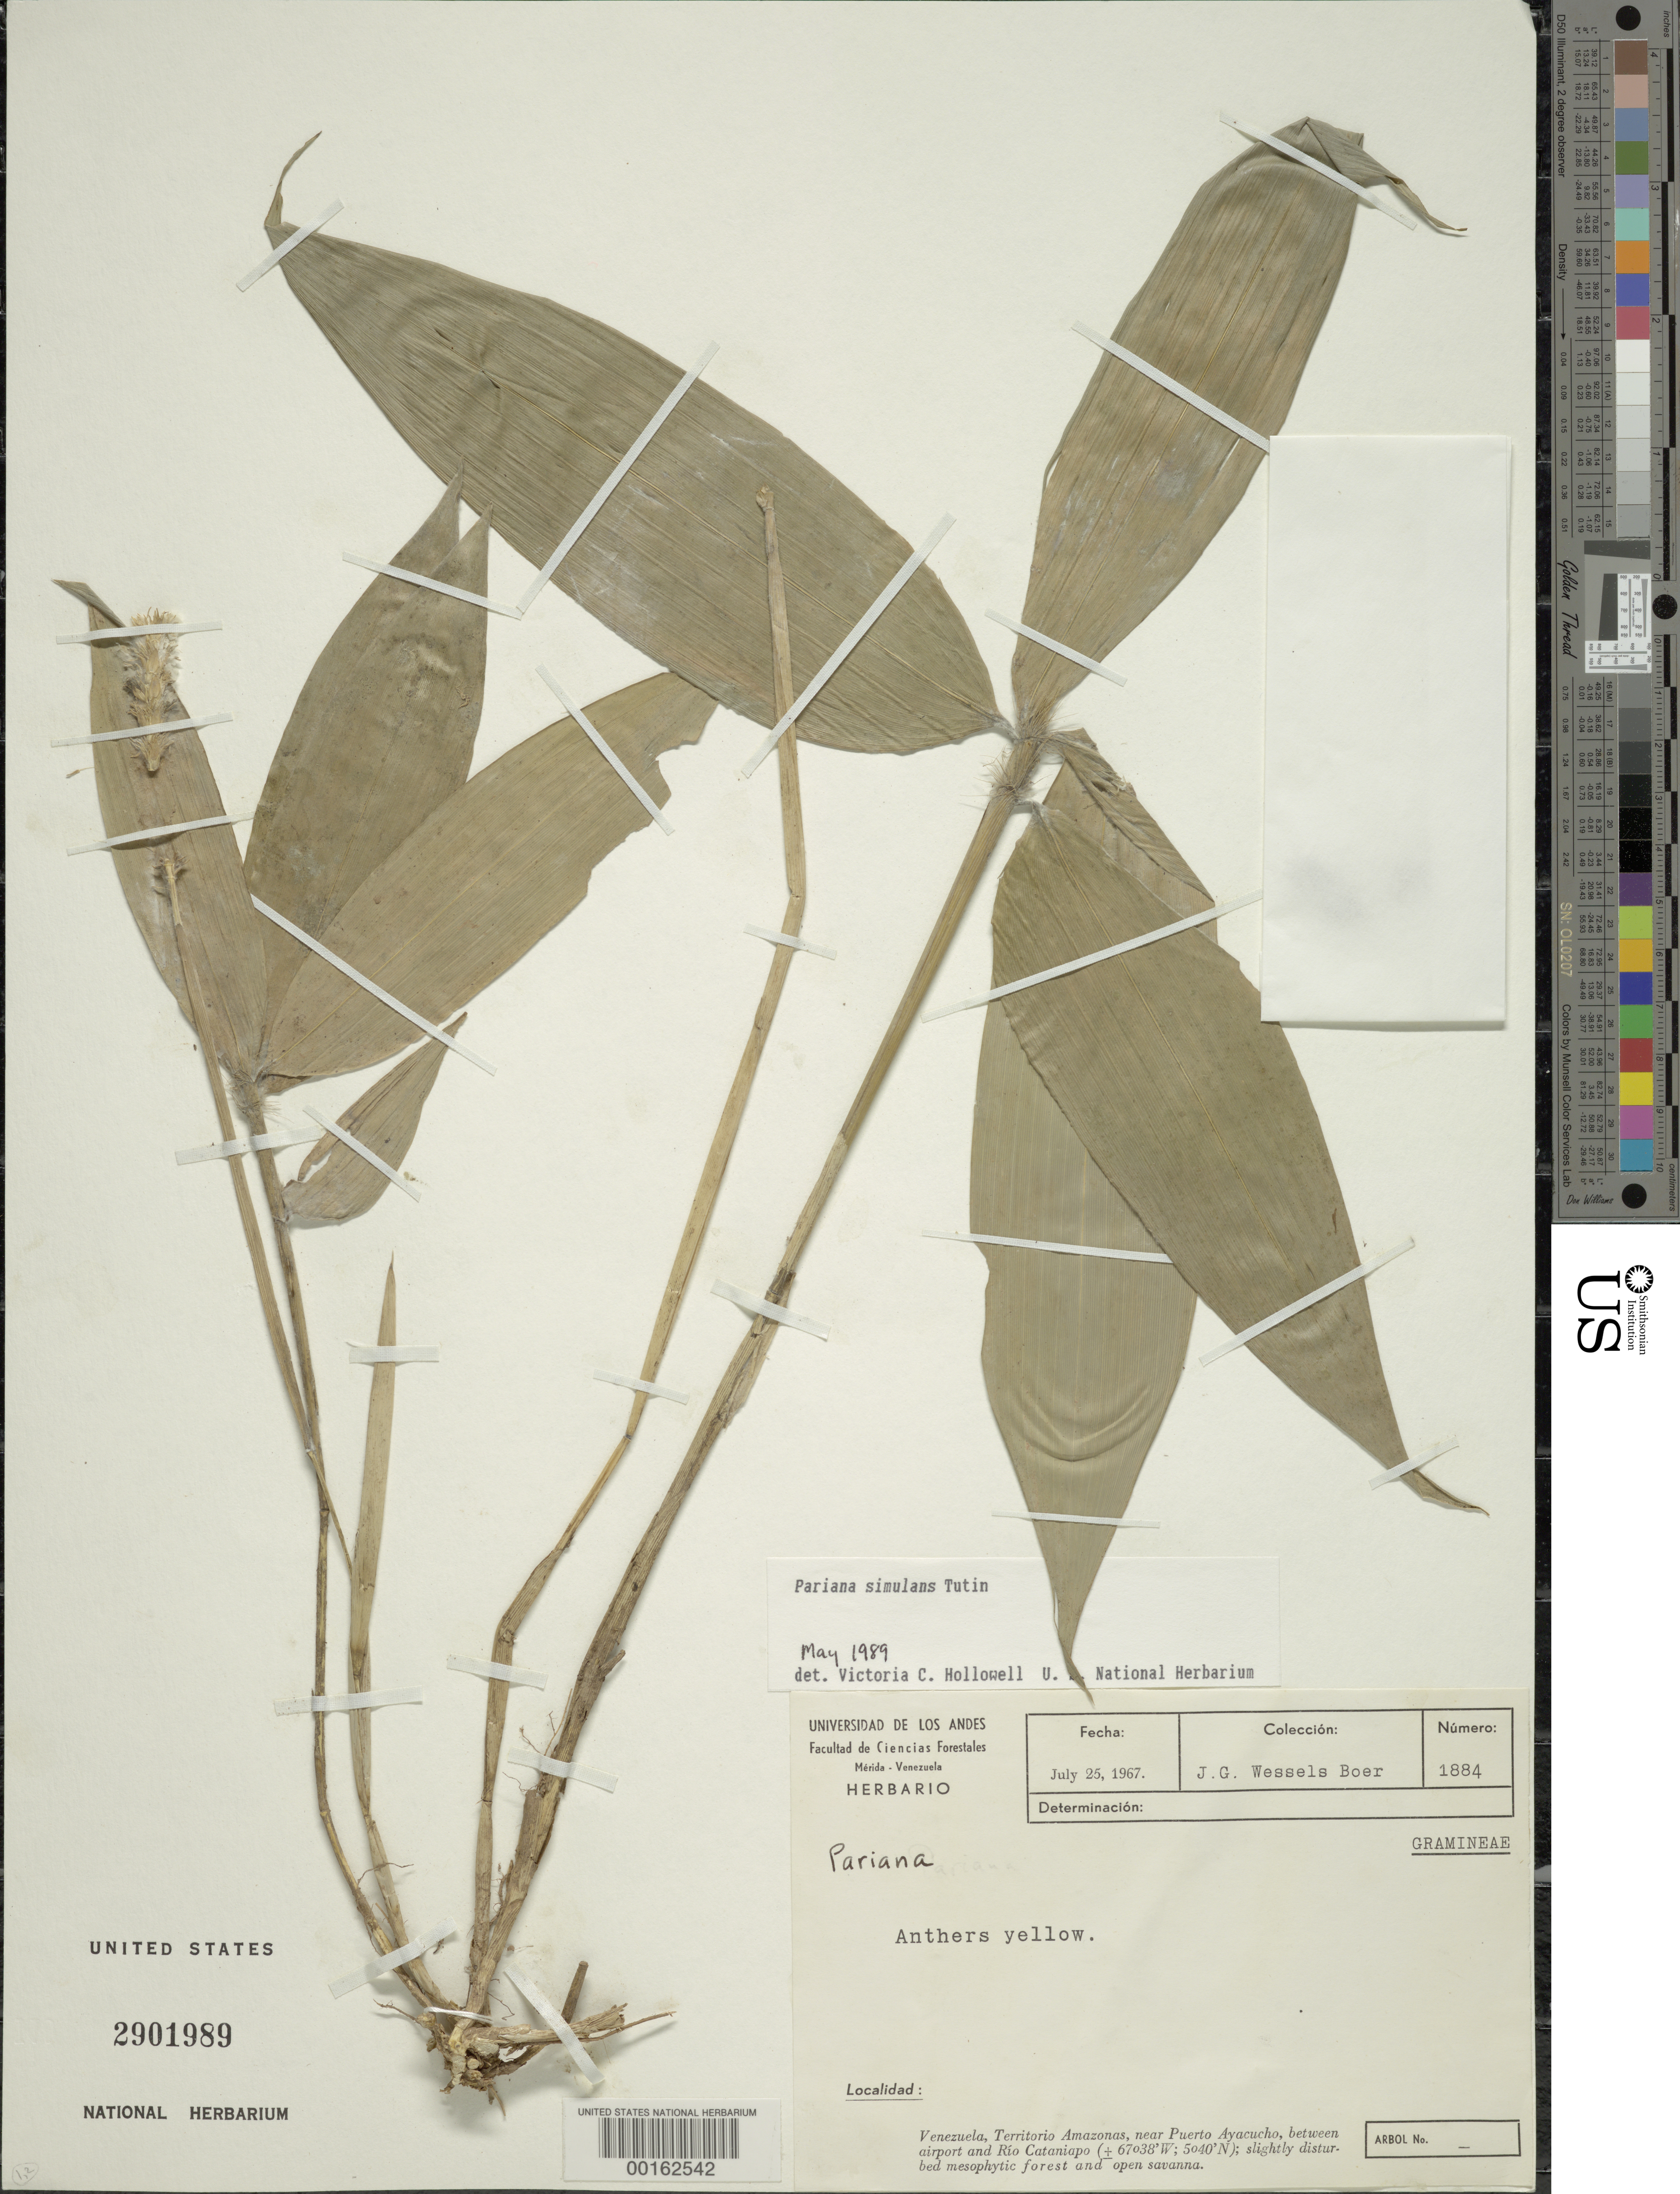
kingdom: Plantae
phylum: Tracheophyta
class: Liliopsida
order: Poales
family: Poaceae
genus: Pariana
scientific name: Pariana simulans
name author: Tutin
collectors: J. G. Wessels Boer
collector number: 1884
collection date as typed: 25 Jul 1967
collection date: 1967-07-25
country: Venezuela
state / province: Amazonas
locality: Puerto ayacucho, between airport and rio cataniapo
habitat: Slightly distrubed mesophytic forest and open savanna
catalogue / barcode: US 2901989